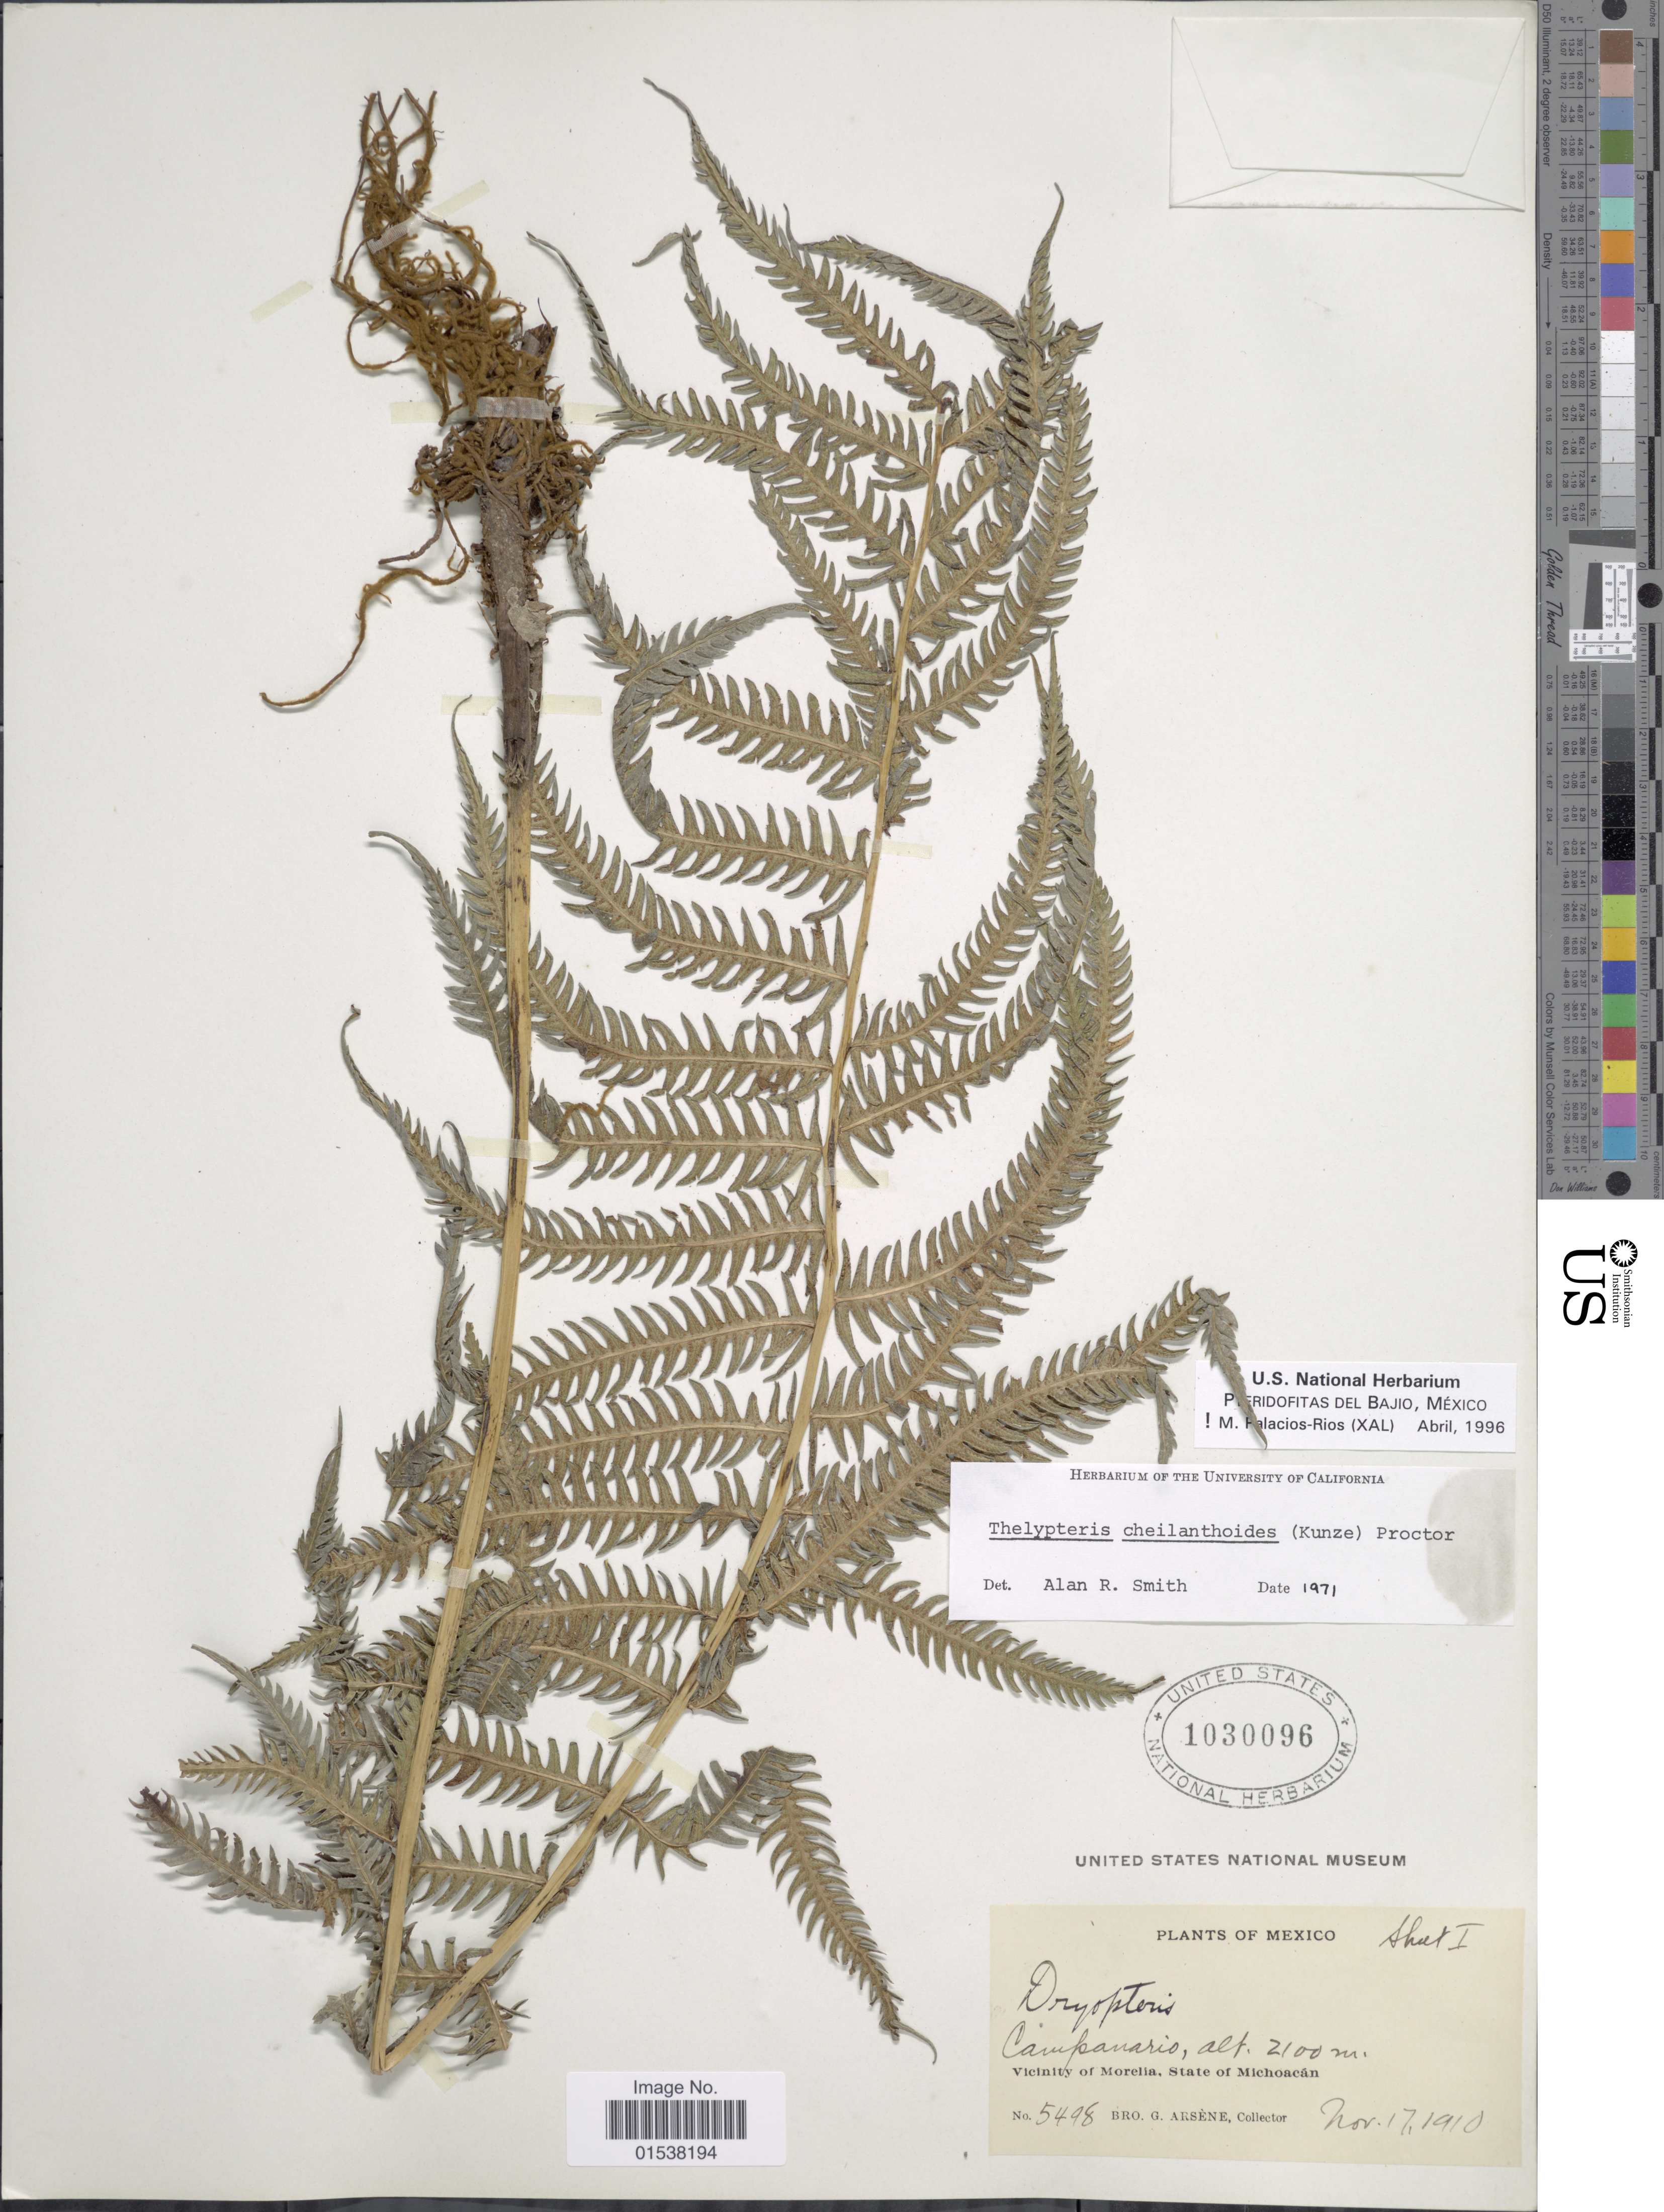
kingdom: Plantae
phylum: Tracheophyta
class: Polypodiopsida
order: Polypodiales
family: Thelypteridaceae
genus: Amauropelta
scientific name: Amauropelta cheilanthoides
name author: (Kunze) Á. Löve & D. Löve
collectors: Bro. G. Arsène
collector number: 5498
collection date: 1910-11-17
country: Mexico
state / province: Michoacán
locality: Campanario, vicinity of Morelia,State of Michoacan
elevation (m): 2100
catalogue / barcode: US 1030096